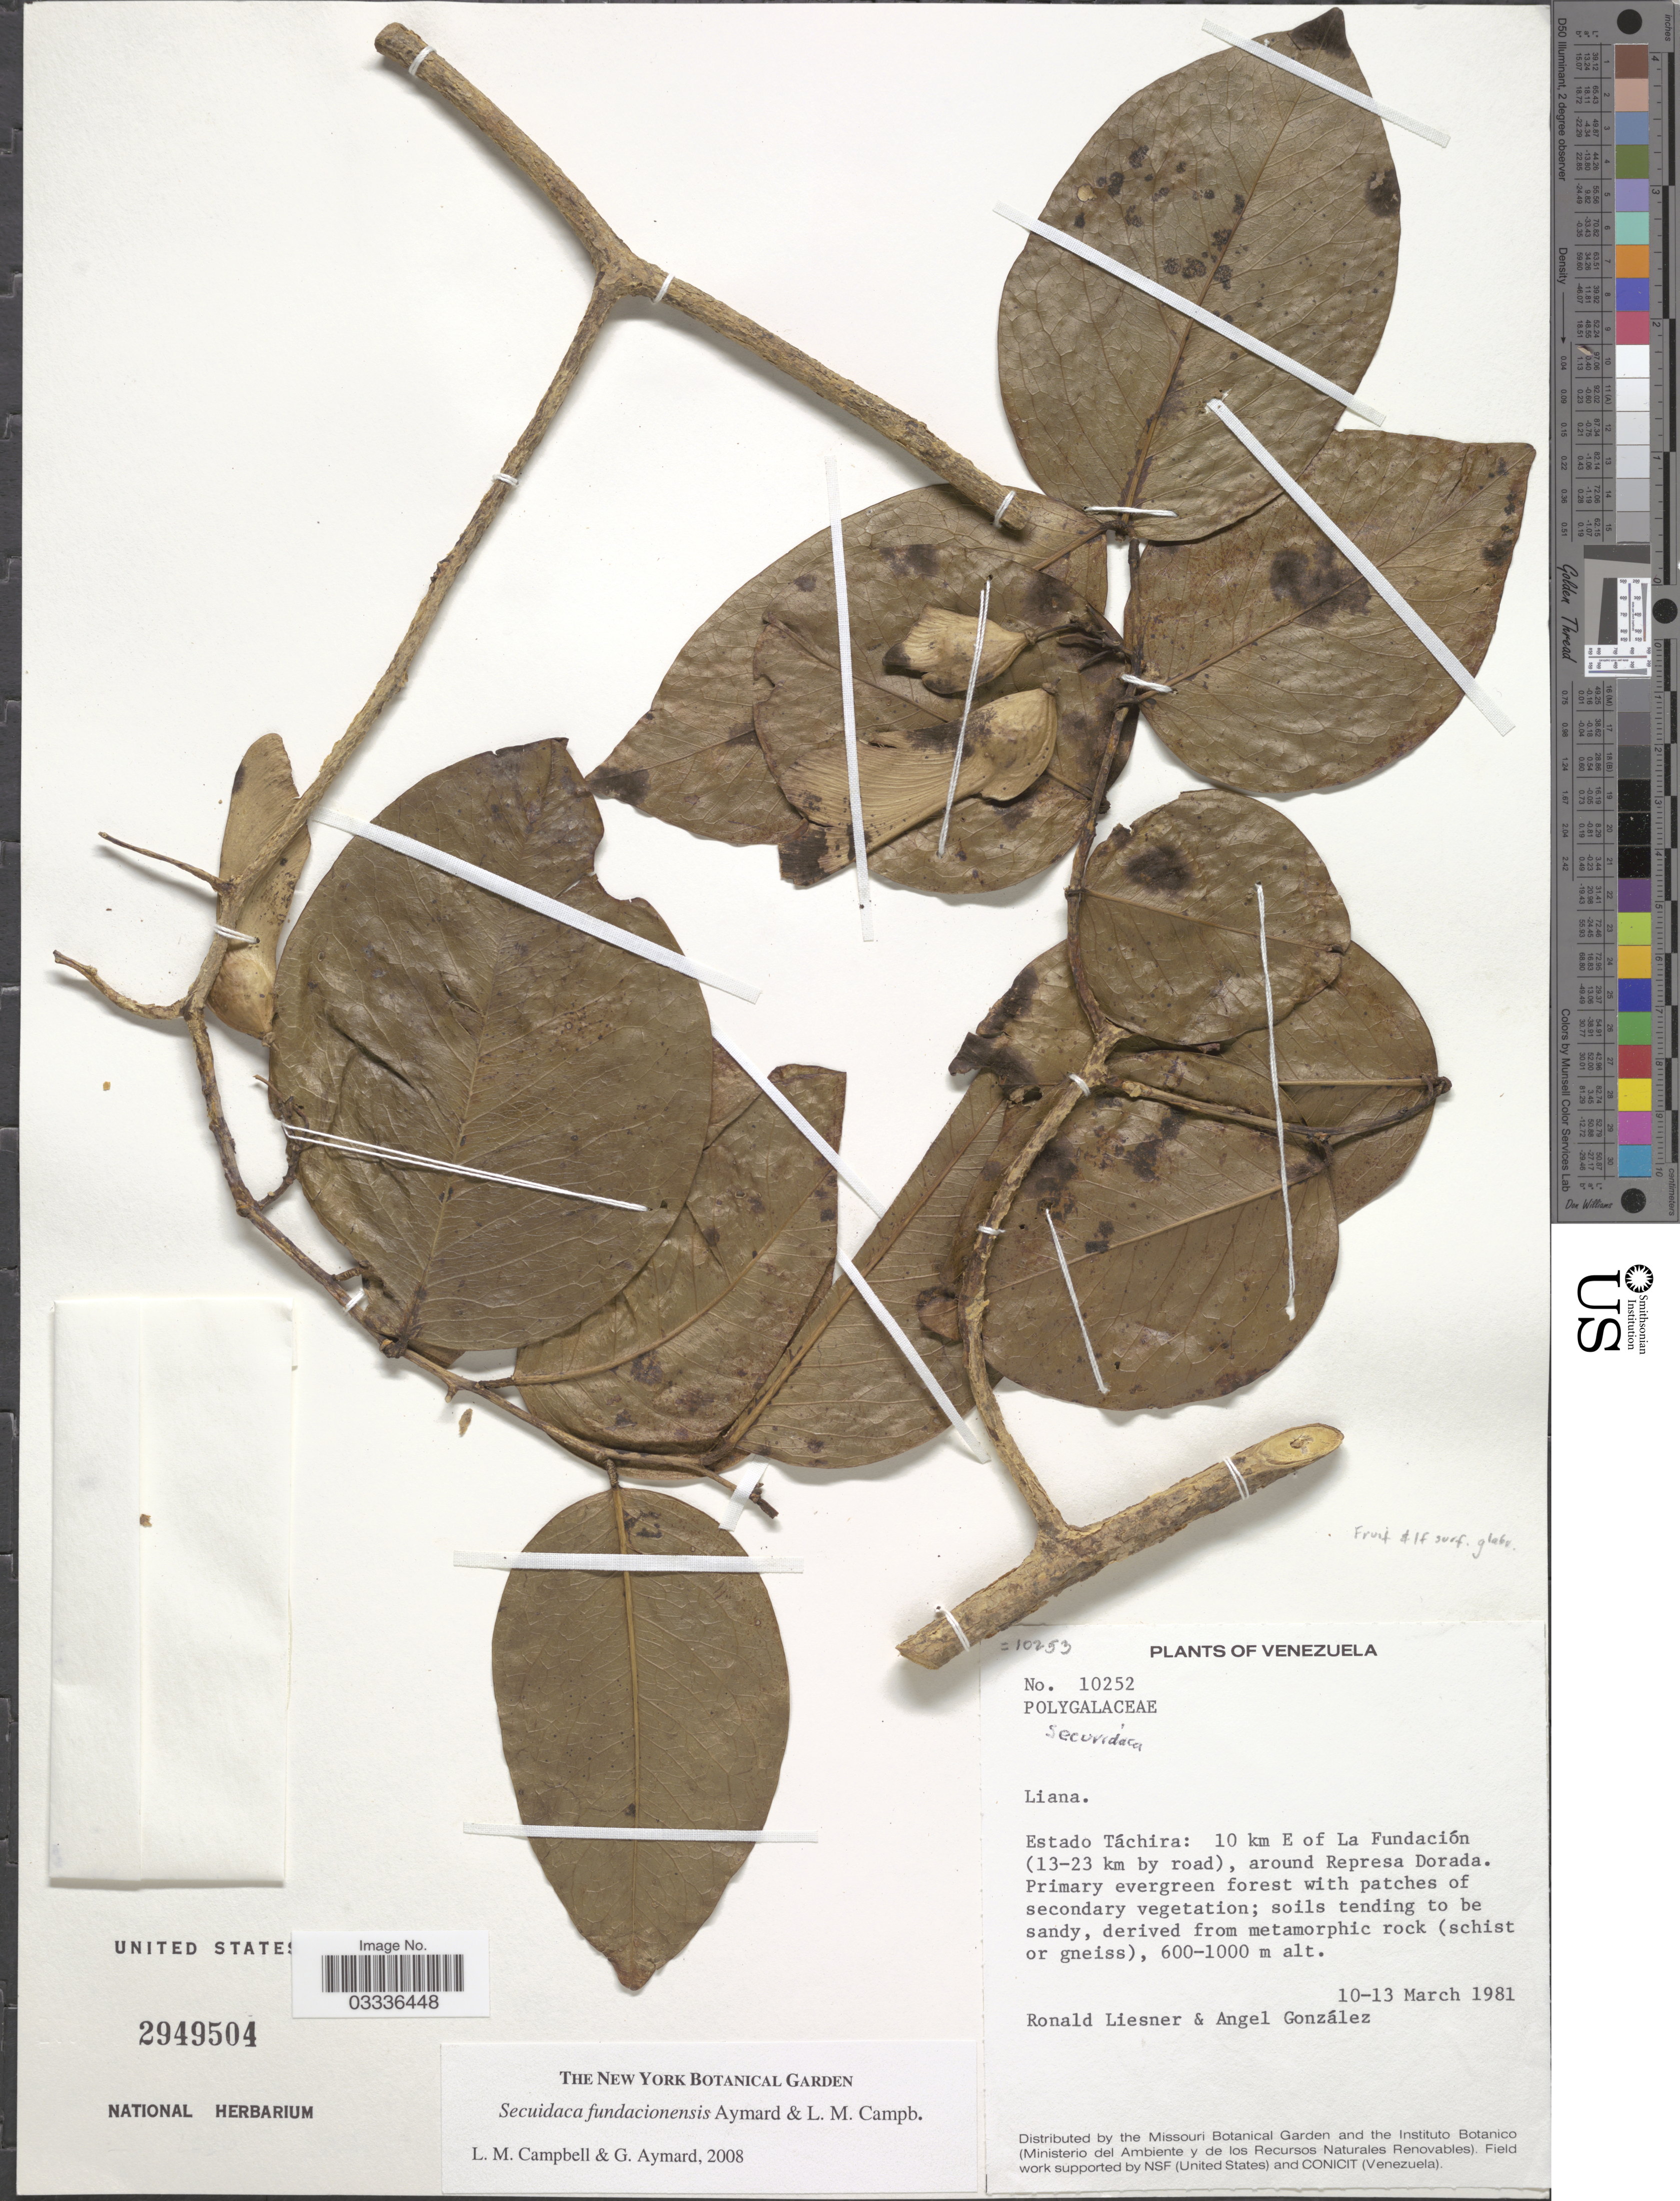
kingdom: Plantae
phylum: Tracheophyta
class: Magnoliopsida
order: Fabales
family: Polygalaceae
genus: Securidaca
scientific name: Securidaca fundacionensis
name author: Aymard & L.M. Campb.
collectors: R. L. Liesner & A. C. González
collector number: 10252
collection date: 1981-03-10/1981-03-13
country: Venezuela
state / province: Tachira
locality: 10 km E of La Fundación (13-23 km by road), around Represa Dorada.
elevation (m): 600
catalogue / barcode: US 2949504